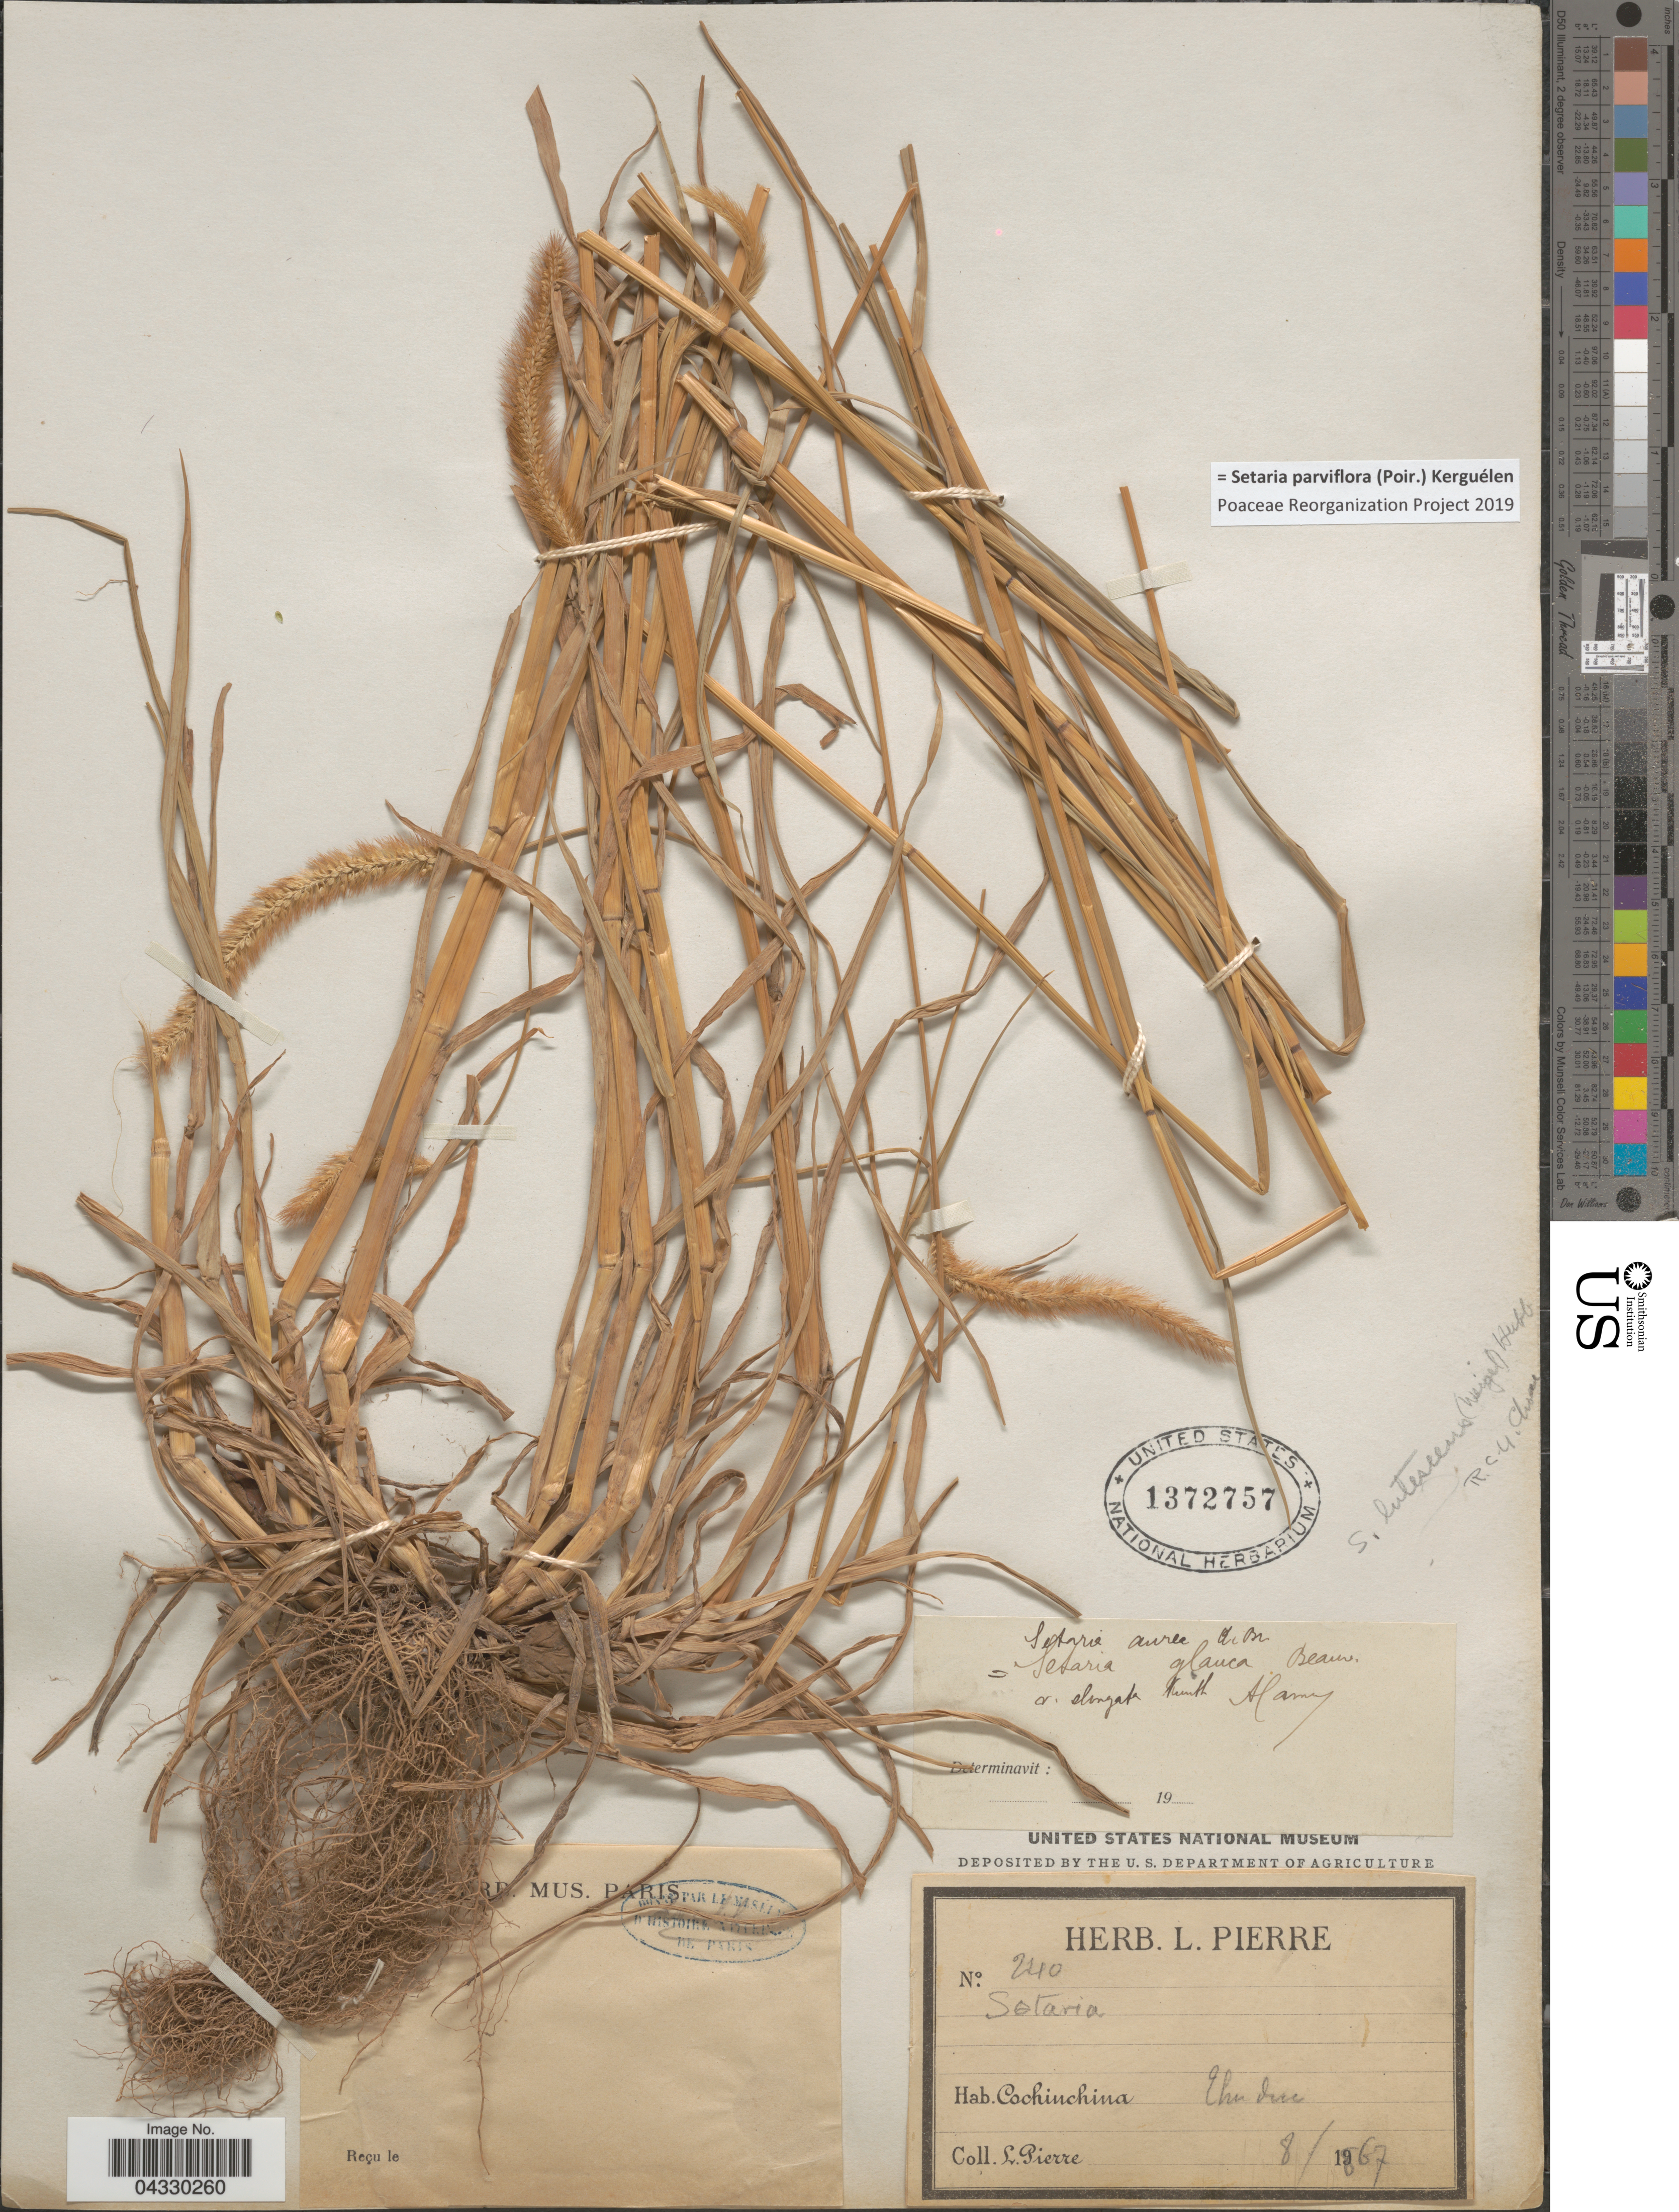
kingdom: Plantae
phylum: Tracheophyta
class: Liliopsida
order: Poales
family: Poaceae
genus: Setaria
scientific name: Setaria parviflora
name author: (Poir.) Kerguélen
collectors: L. Pierre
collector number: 240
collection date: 1867-08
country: Vietnam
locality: Cochinchina. Thu duc.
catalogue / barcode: US 1372757